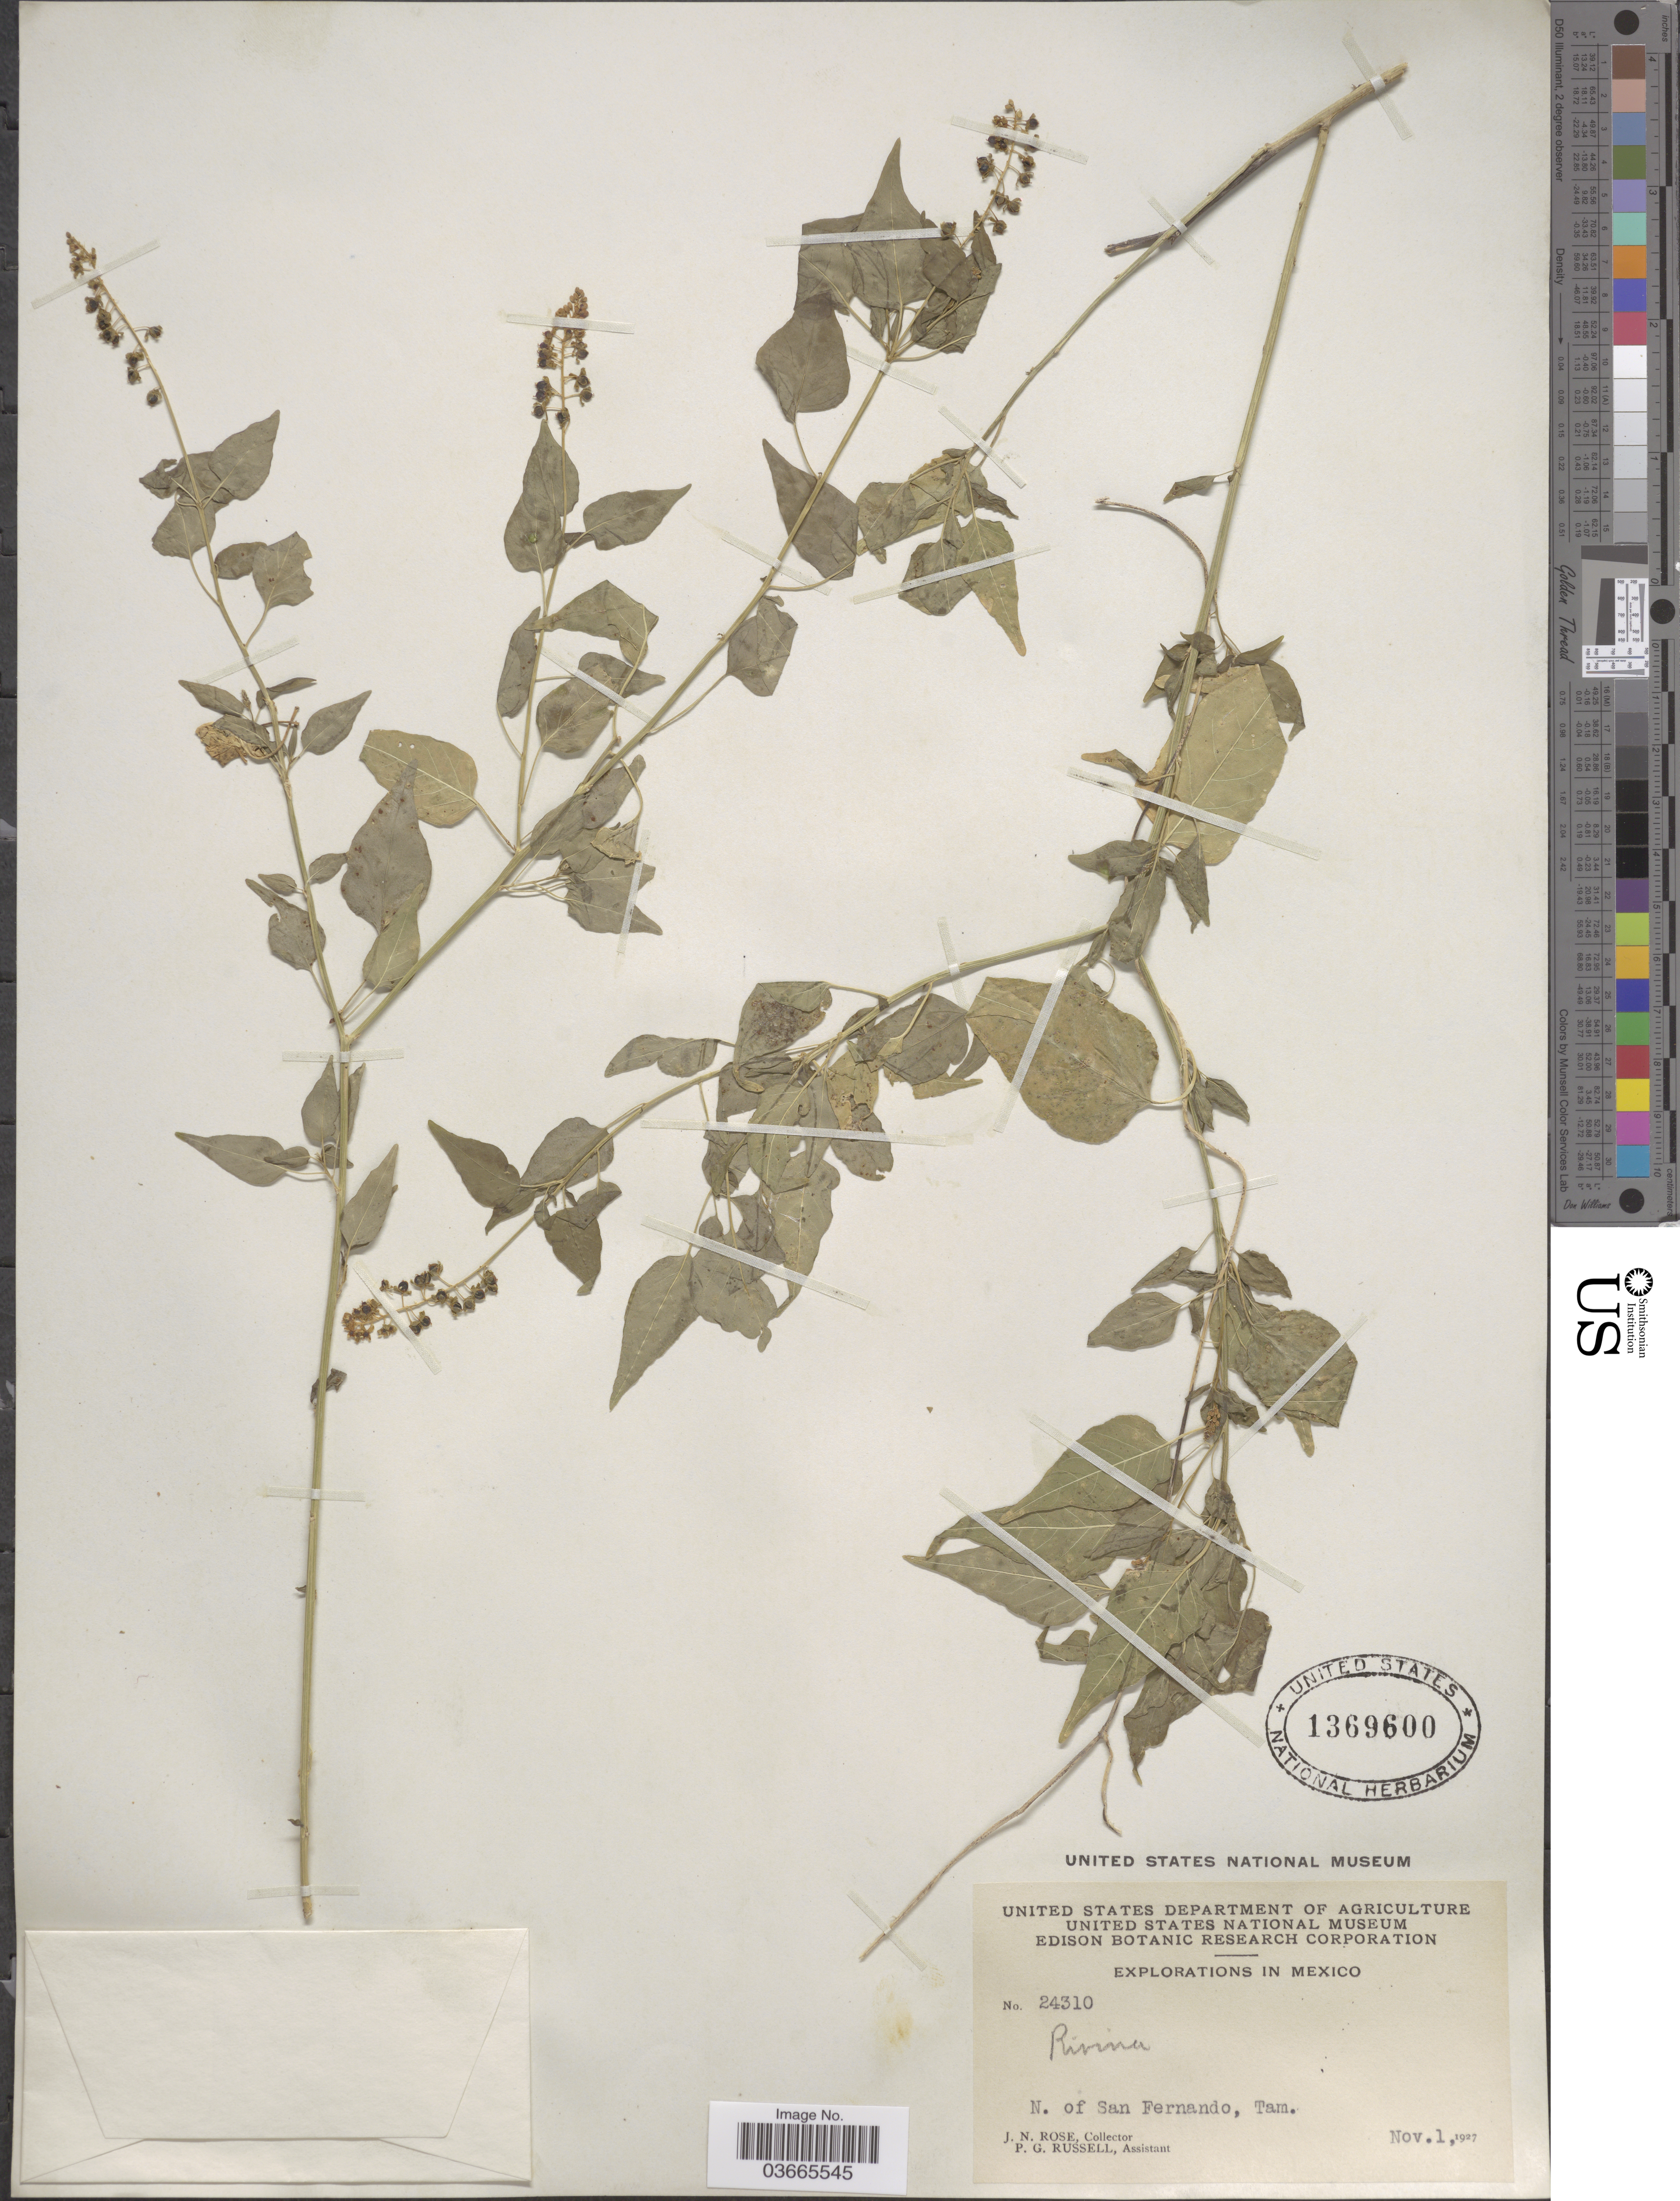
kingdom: Plantae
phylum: Tracheophyta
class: Magnoliopsida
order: Caryophyllales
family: Phytolaccaceae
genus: Rivina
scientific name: Rivina humilis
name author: L.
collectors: J. N. Rose & P. G. Russell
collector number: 24310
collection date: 1927-11-01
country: Mexico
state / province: Tamaulipas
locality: N. of San Fernando.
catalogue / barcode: US 1369600